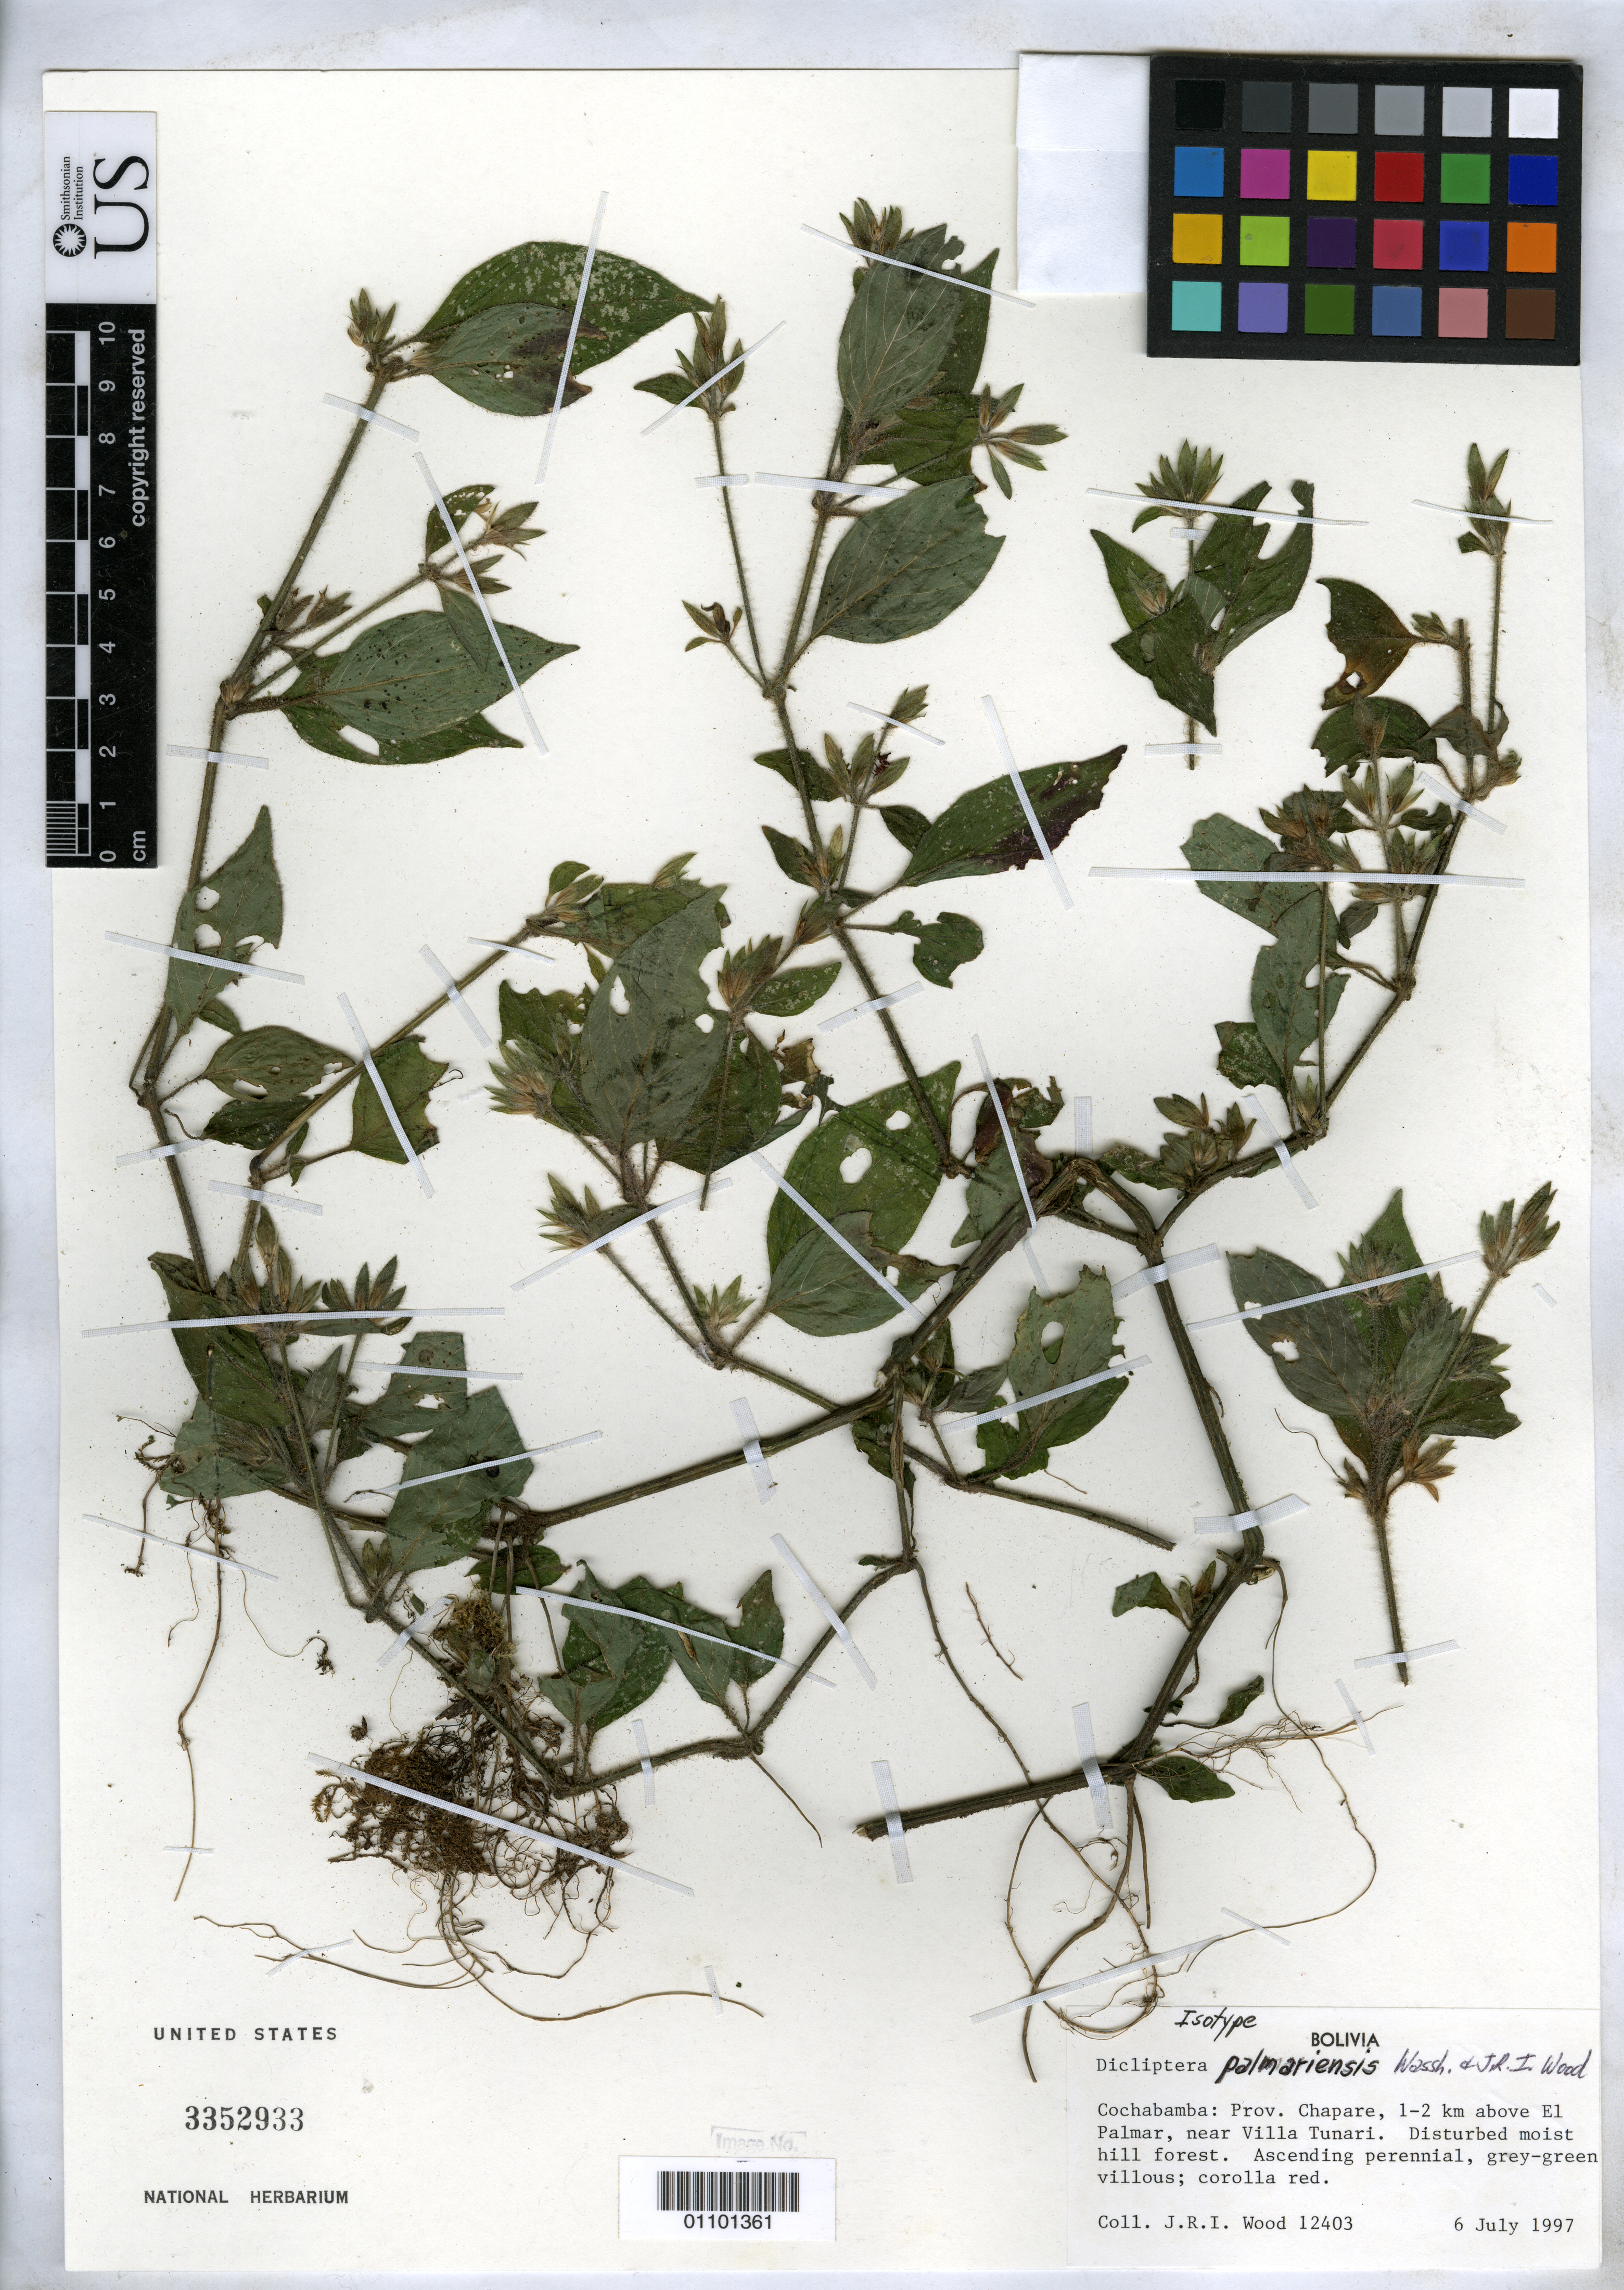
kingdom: Plantae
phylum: Tracheophyta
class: Magnoliopsida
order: Lamiales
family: Acanthaceae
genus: Dicliptera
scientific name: Dicliptera palmariensis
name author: Wassh. & J.R.I. Wood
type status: Isotype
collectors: J. R. I. Wood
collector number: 12403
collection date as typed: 06 Jul 1997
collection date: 1997-07-06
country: Bolivia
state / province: Cochabamba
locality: Cochabamba: Chapare, c. 1-2 km above El Palmar village, Villa Tunari area.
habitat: Disturbed moist hill forest.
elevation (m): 900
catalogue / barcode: US 3352933